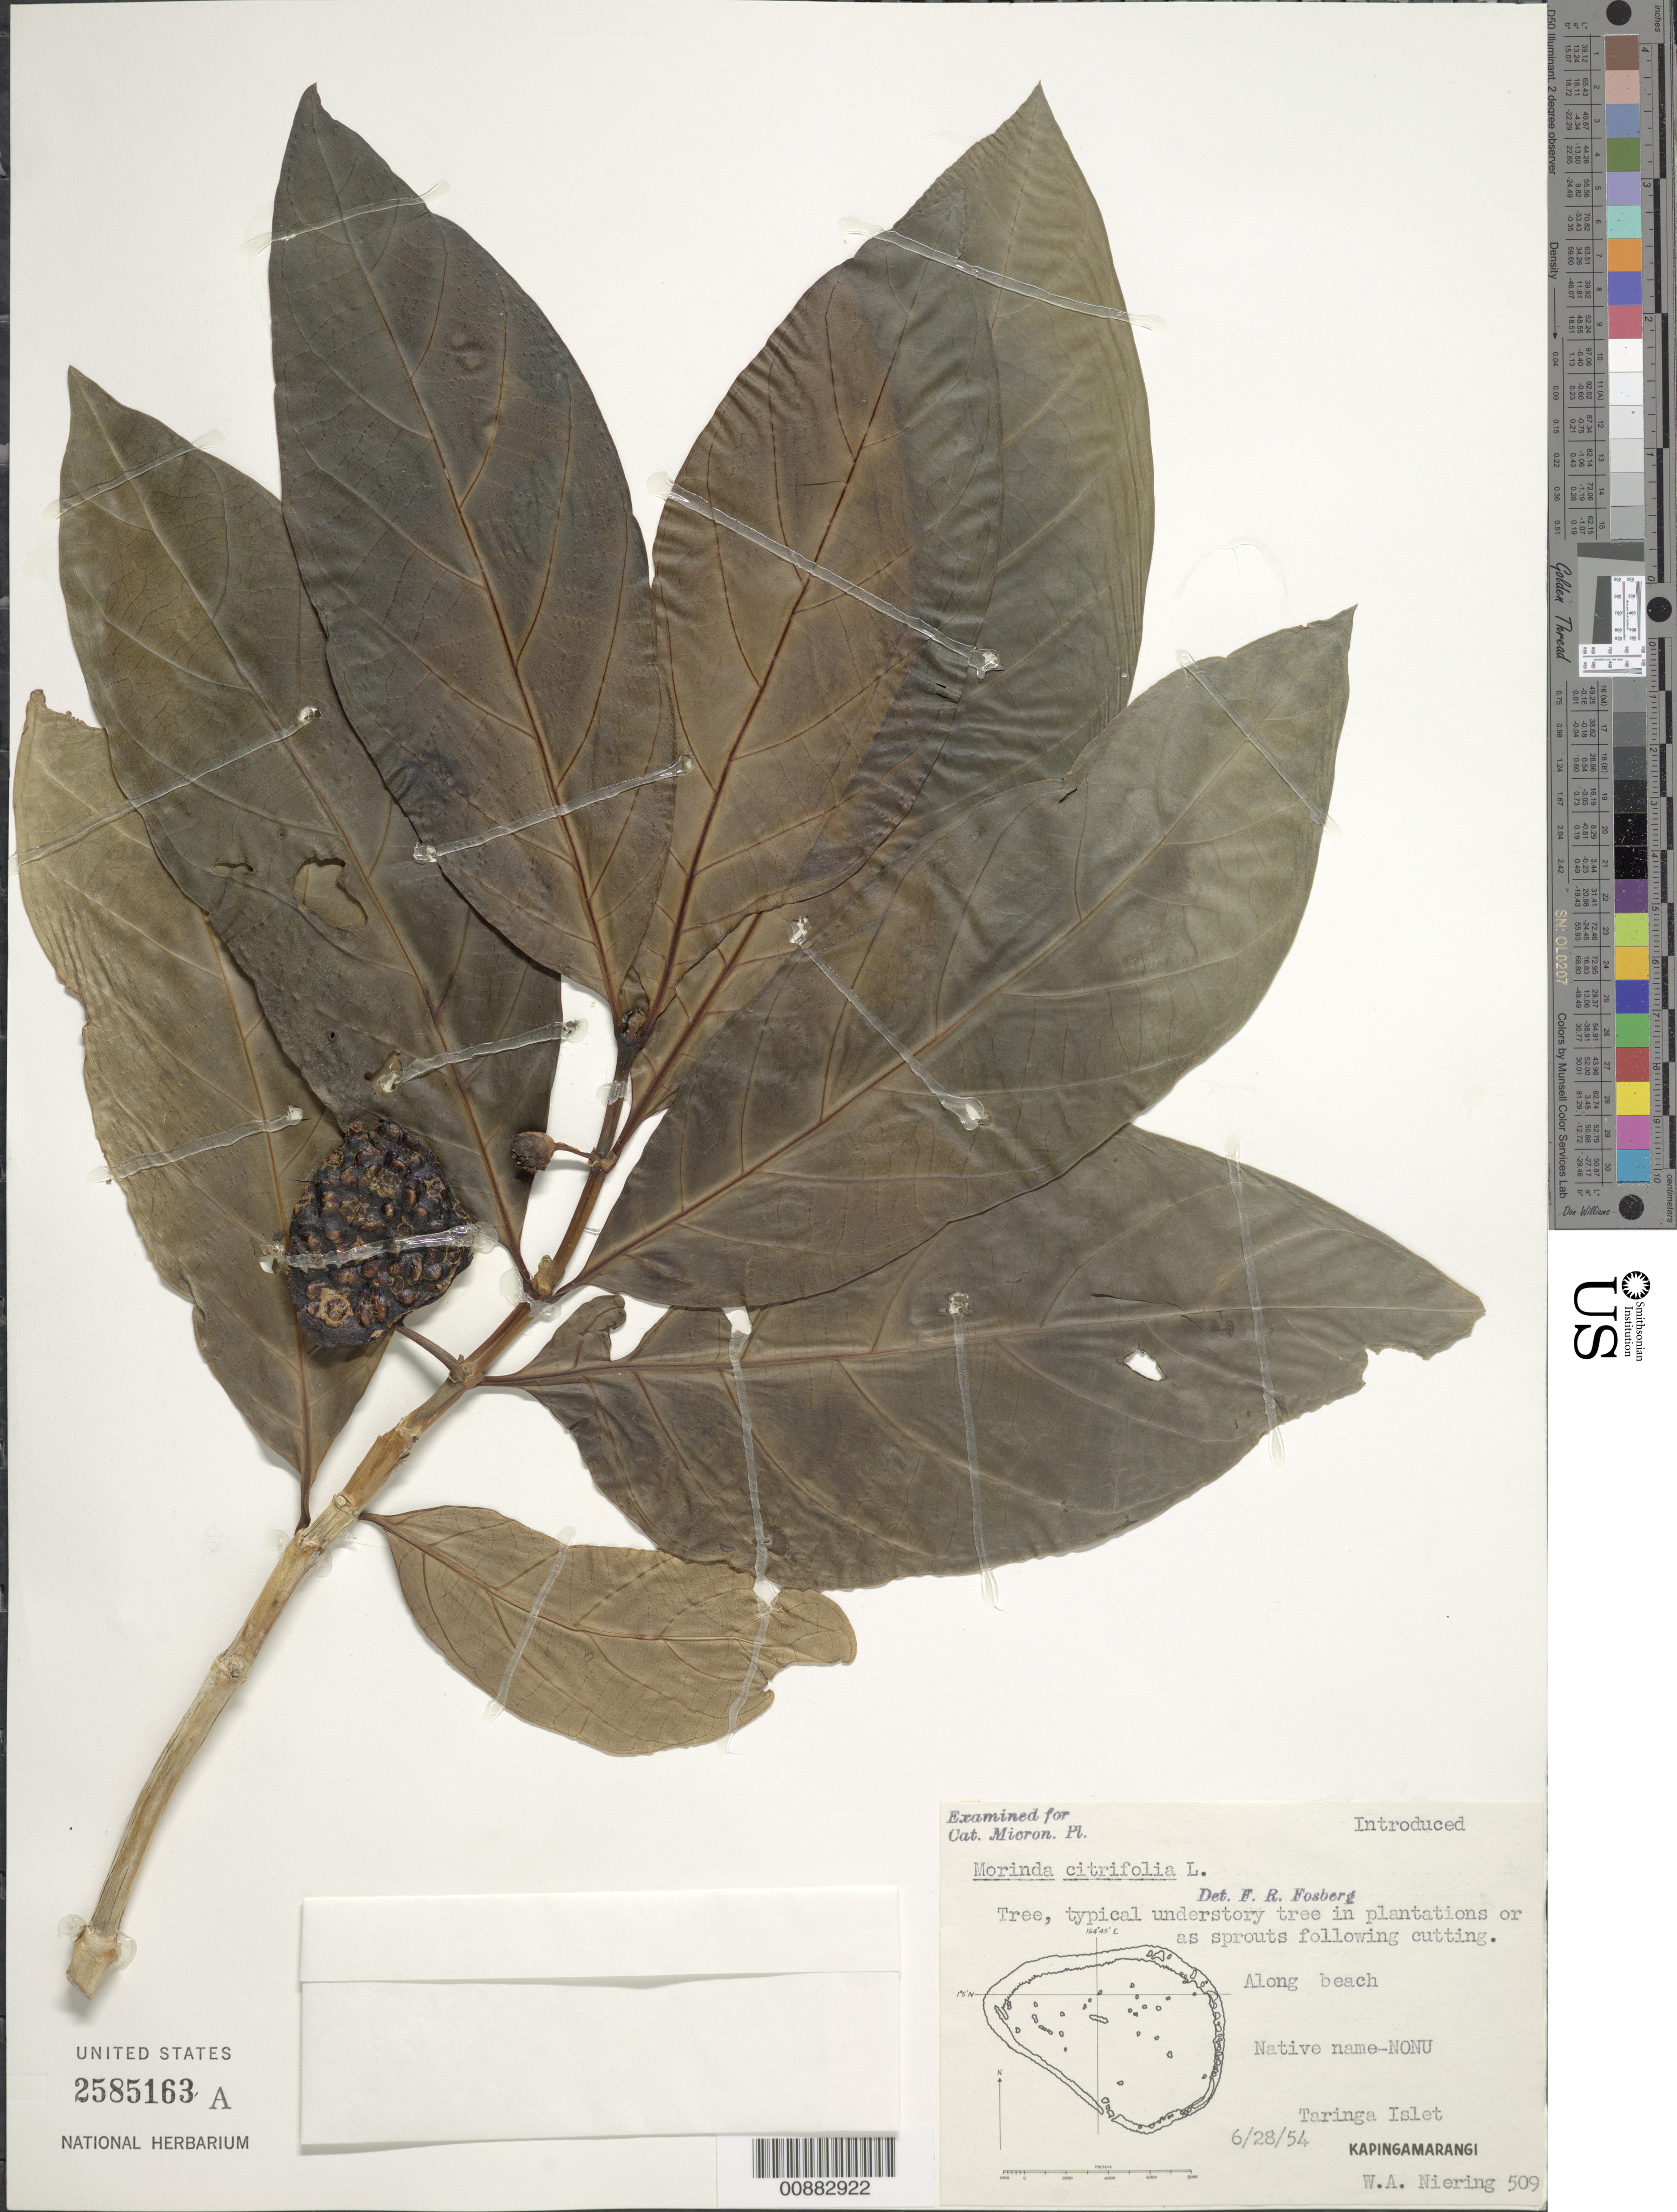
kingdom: Plantae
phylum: Tracheophyta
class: Magnoliopsida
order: Gentianales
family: Rubiaceae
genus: Morinda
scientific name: Morinda citrifolia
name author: L.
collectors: W. Niering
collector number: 509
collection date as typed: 28 Jun 1954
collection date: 1954-06-28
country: Micronesia, Federated States of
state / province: Pohnpei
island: Kapingamarangi Atoll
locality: Taringa Islet.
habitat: Typical understory tree in plantations or as sprouts following cutting. Along beach.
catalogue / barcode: US 2585163